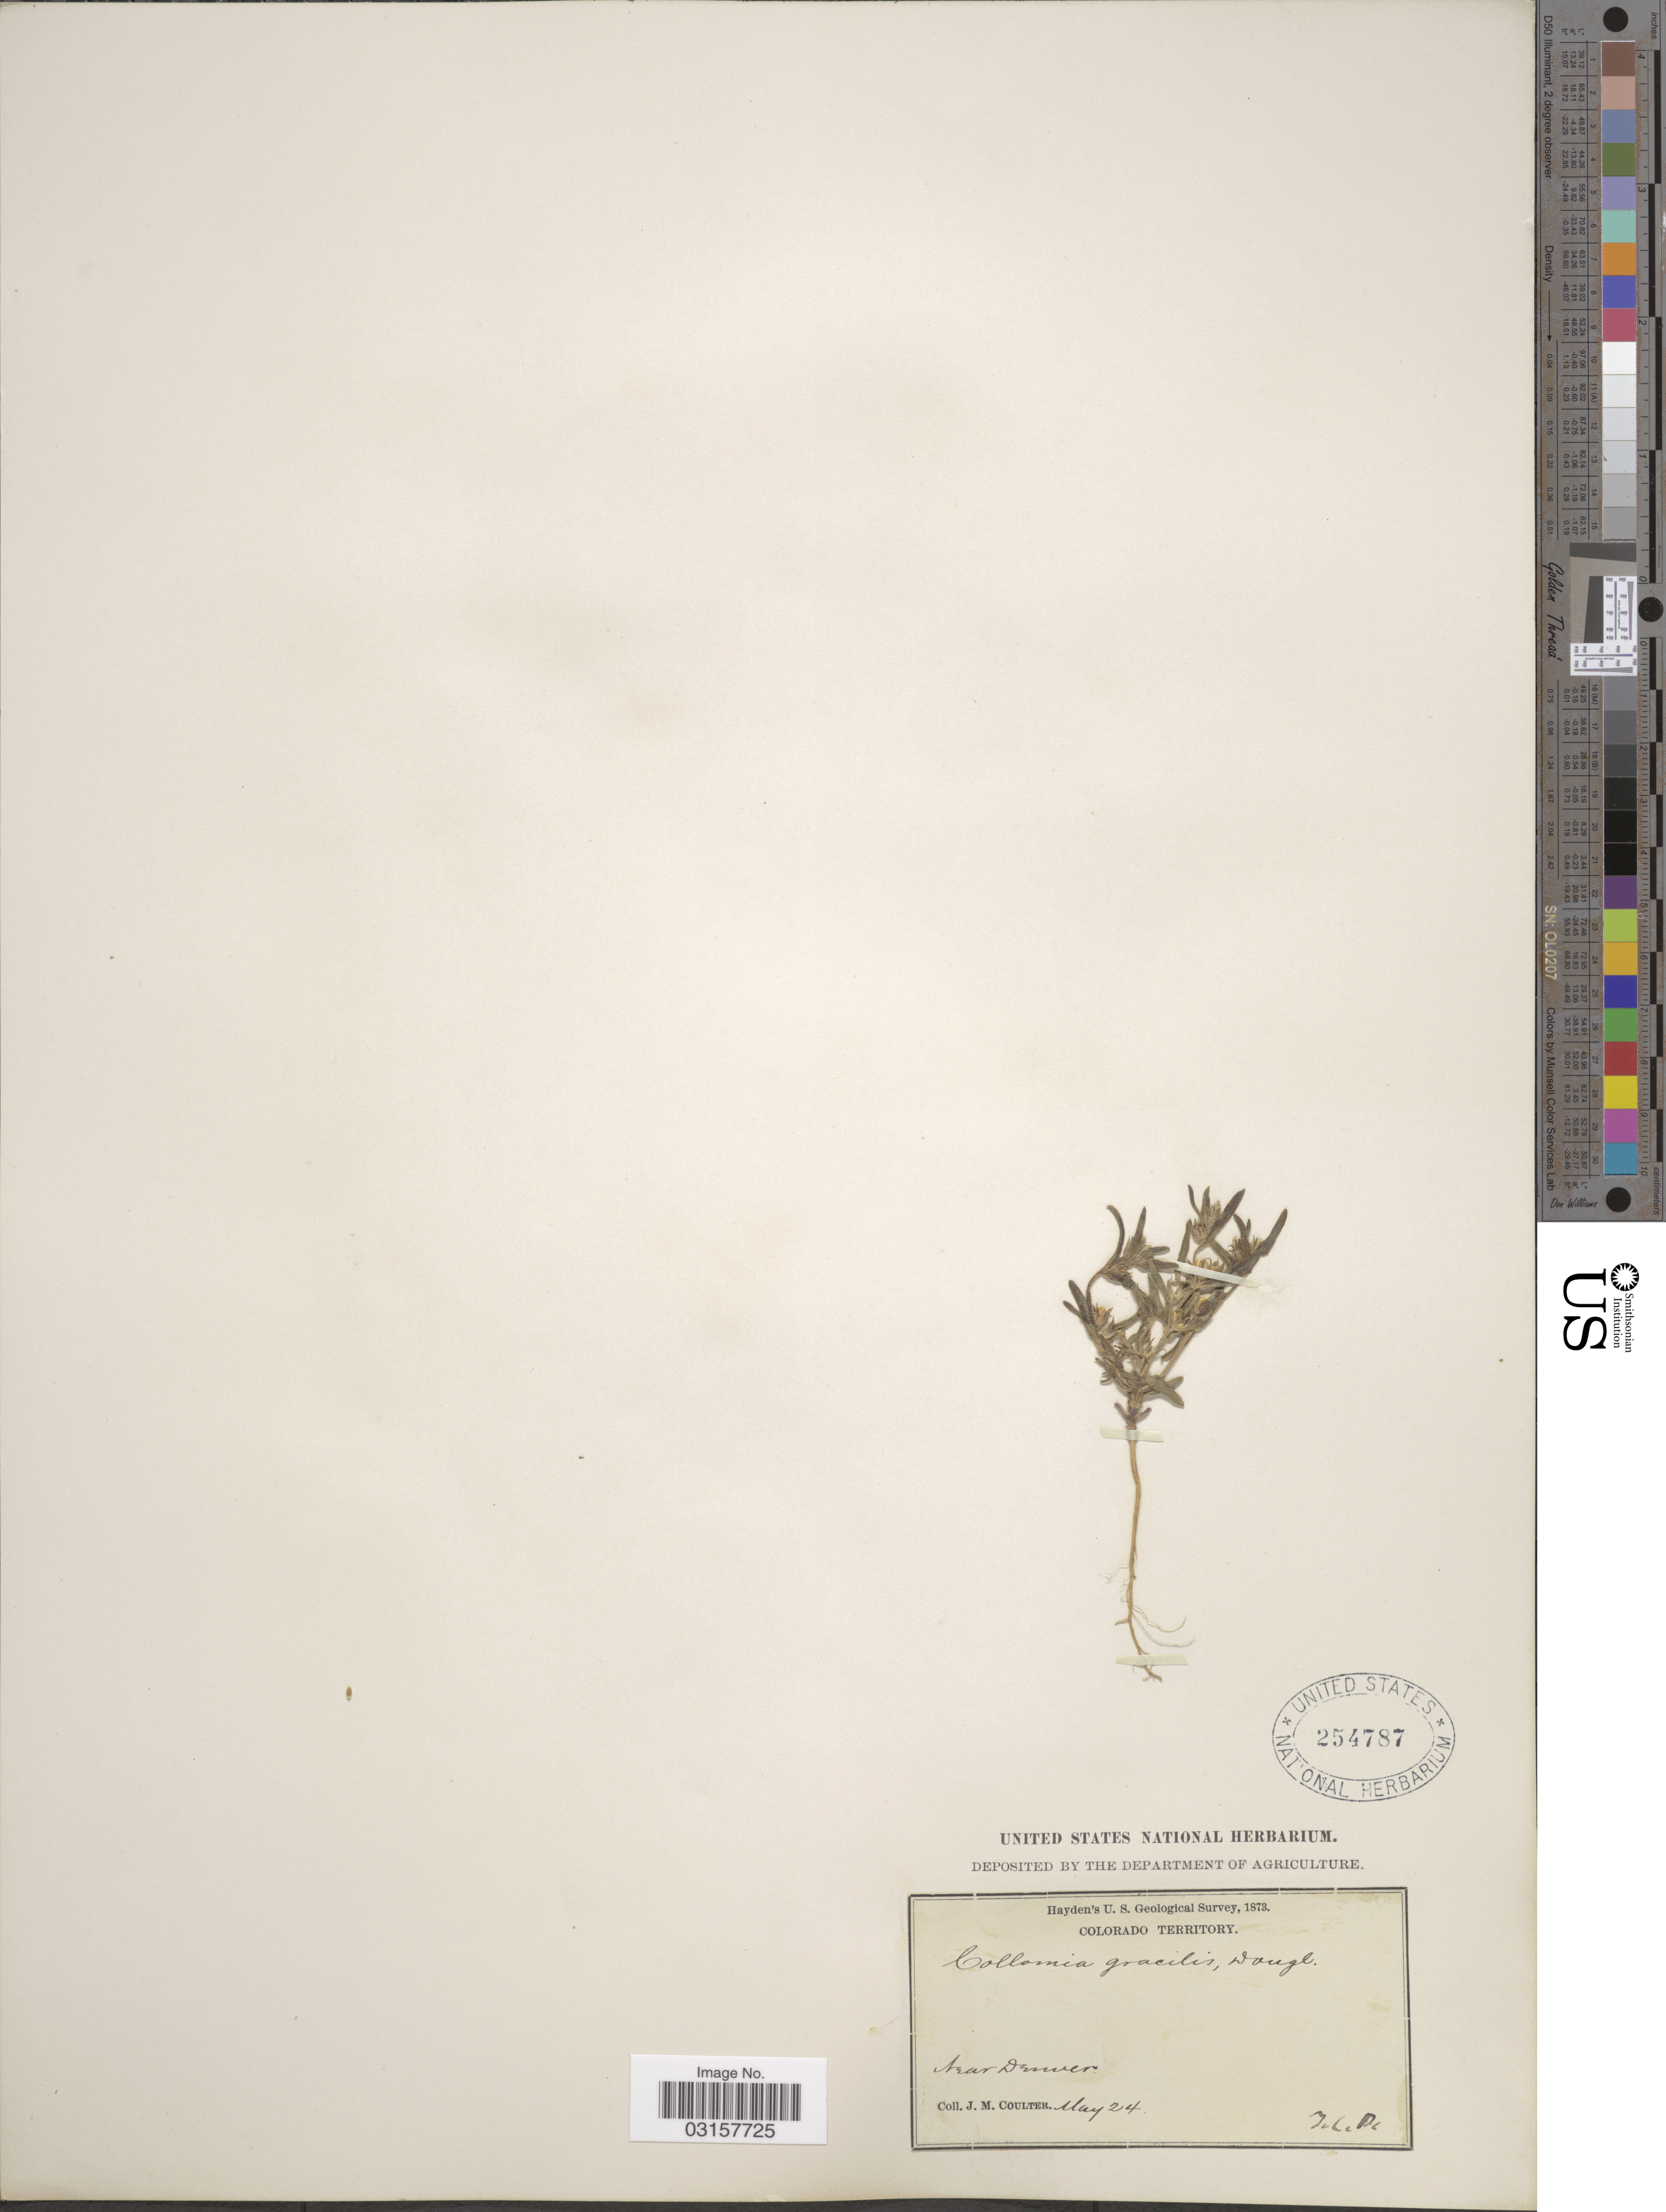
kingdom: Plantae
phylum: Tracheophyta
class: Magnoliopsida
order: Ericales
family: Polemoniaceae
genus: Microsteris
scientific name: Microsteris gracilis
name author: (Hook.) Greene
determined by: (US) Smithsonian Institution - National Museum of Natural History - Department of Botany (UNITED STATES)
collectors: J. M. Coulter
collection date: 1873-05-24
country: United States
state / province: Colorado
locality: Colorado Territory. Near Denver.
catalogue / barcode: US 254787